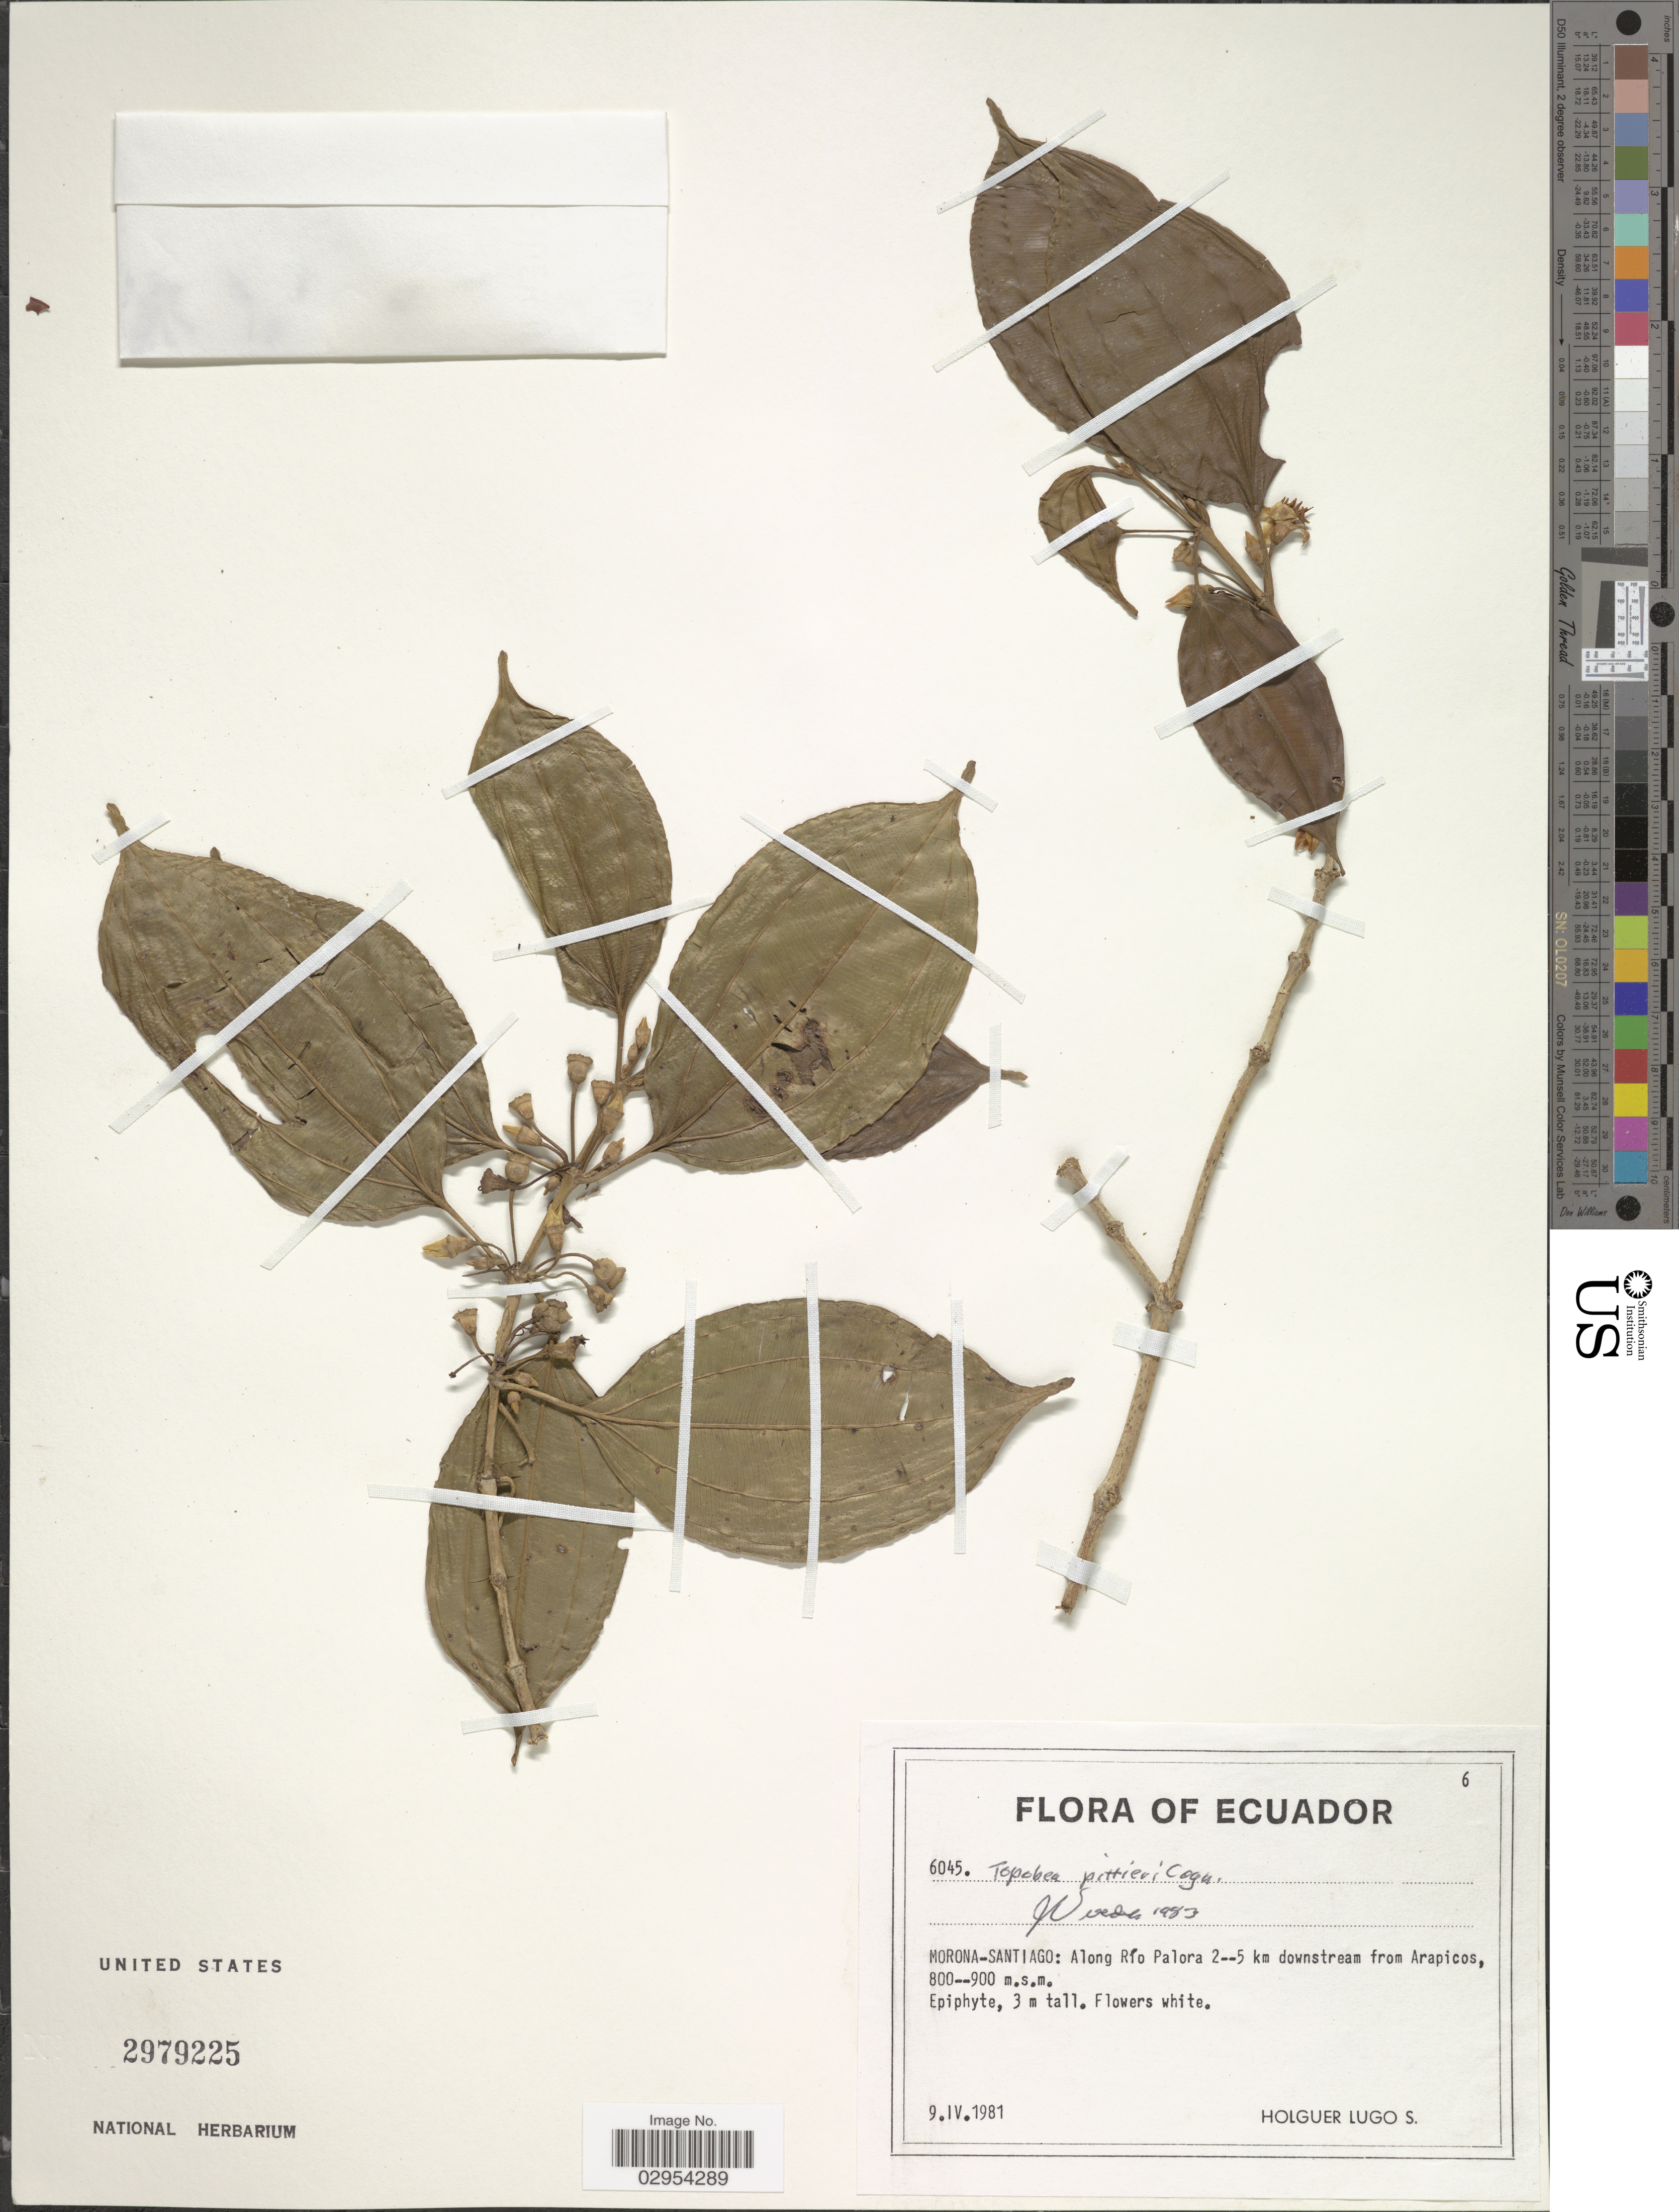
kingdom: Plantae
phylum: Tracheophyta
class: Magnoliopsida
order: Myrtales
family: Melastomataceae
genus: Topobea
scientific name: Topobea pittieri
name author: Cogn.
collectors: H. Lugo S.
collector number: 6045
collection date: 1981-04-09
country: Ecuador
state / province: Morona-Santiago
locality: Along Río Palora 2--5 km downstream from Arapicos.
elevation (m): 800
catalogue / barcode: US 2979225